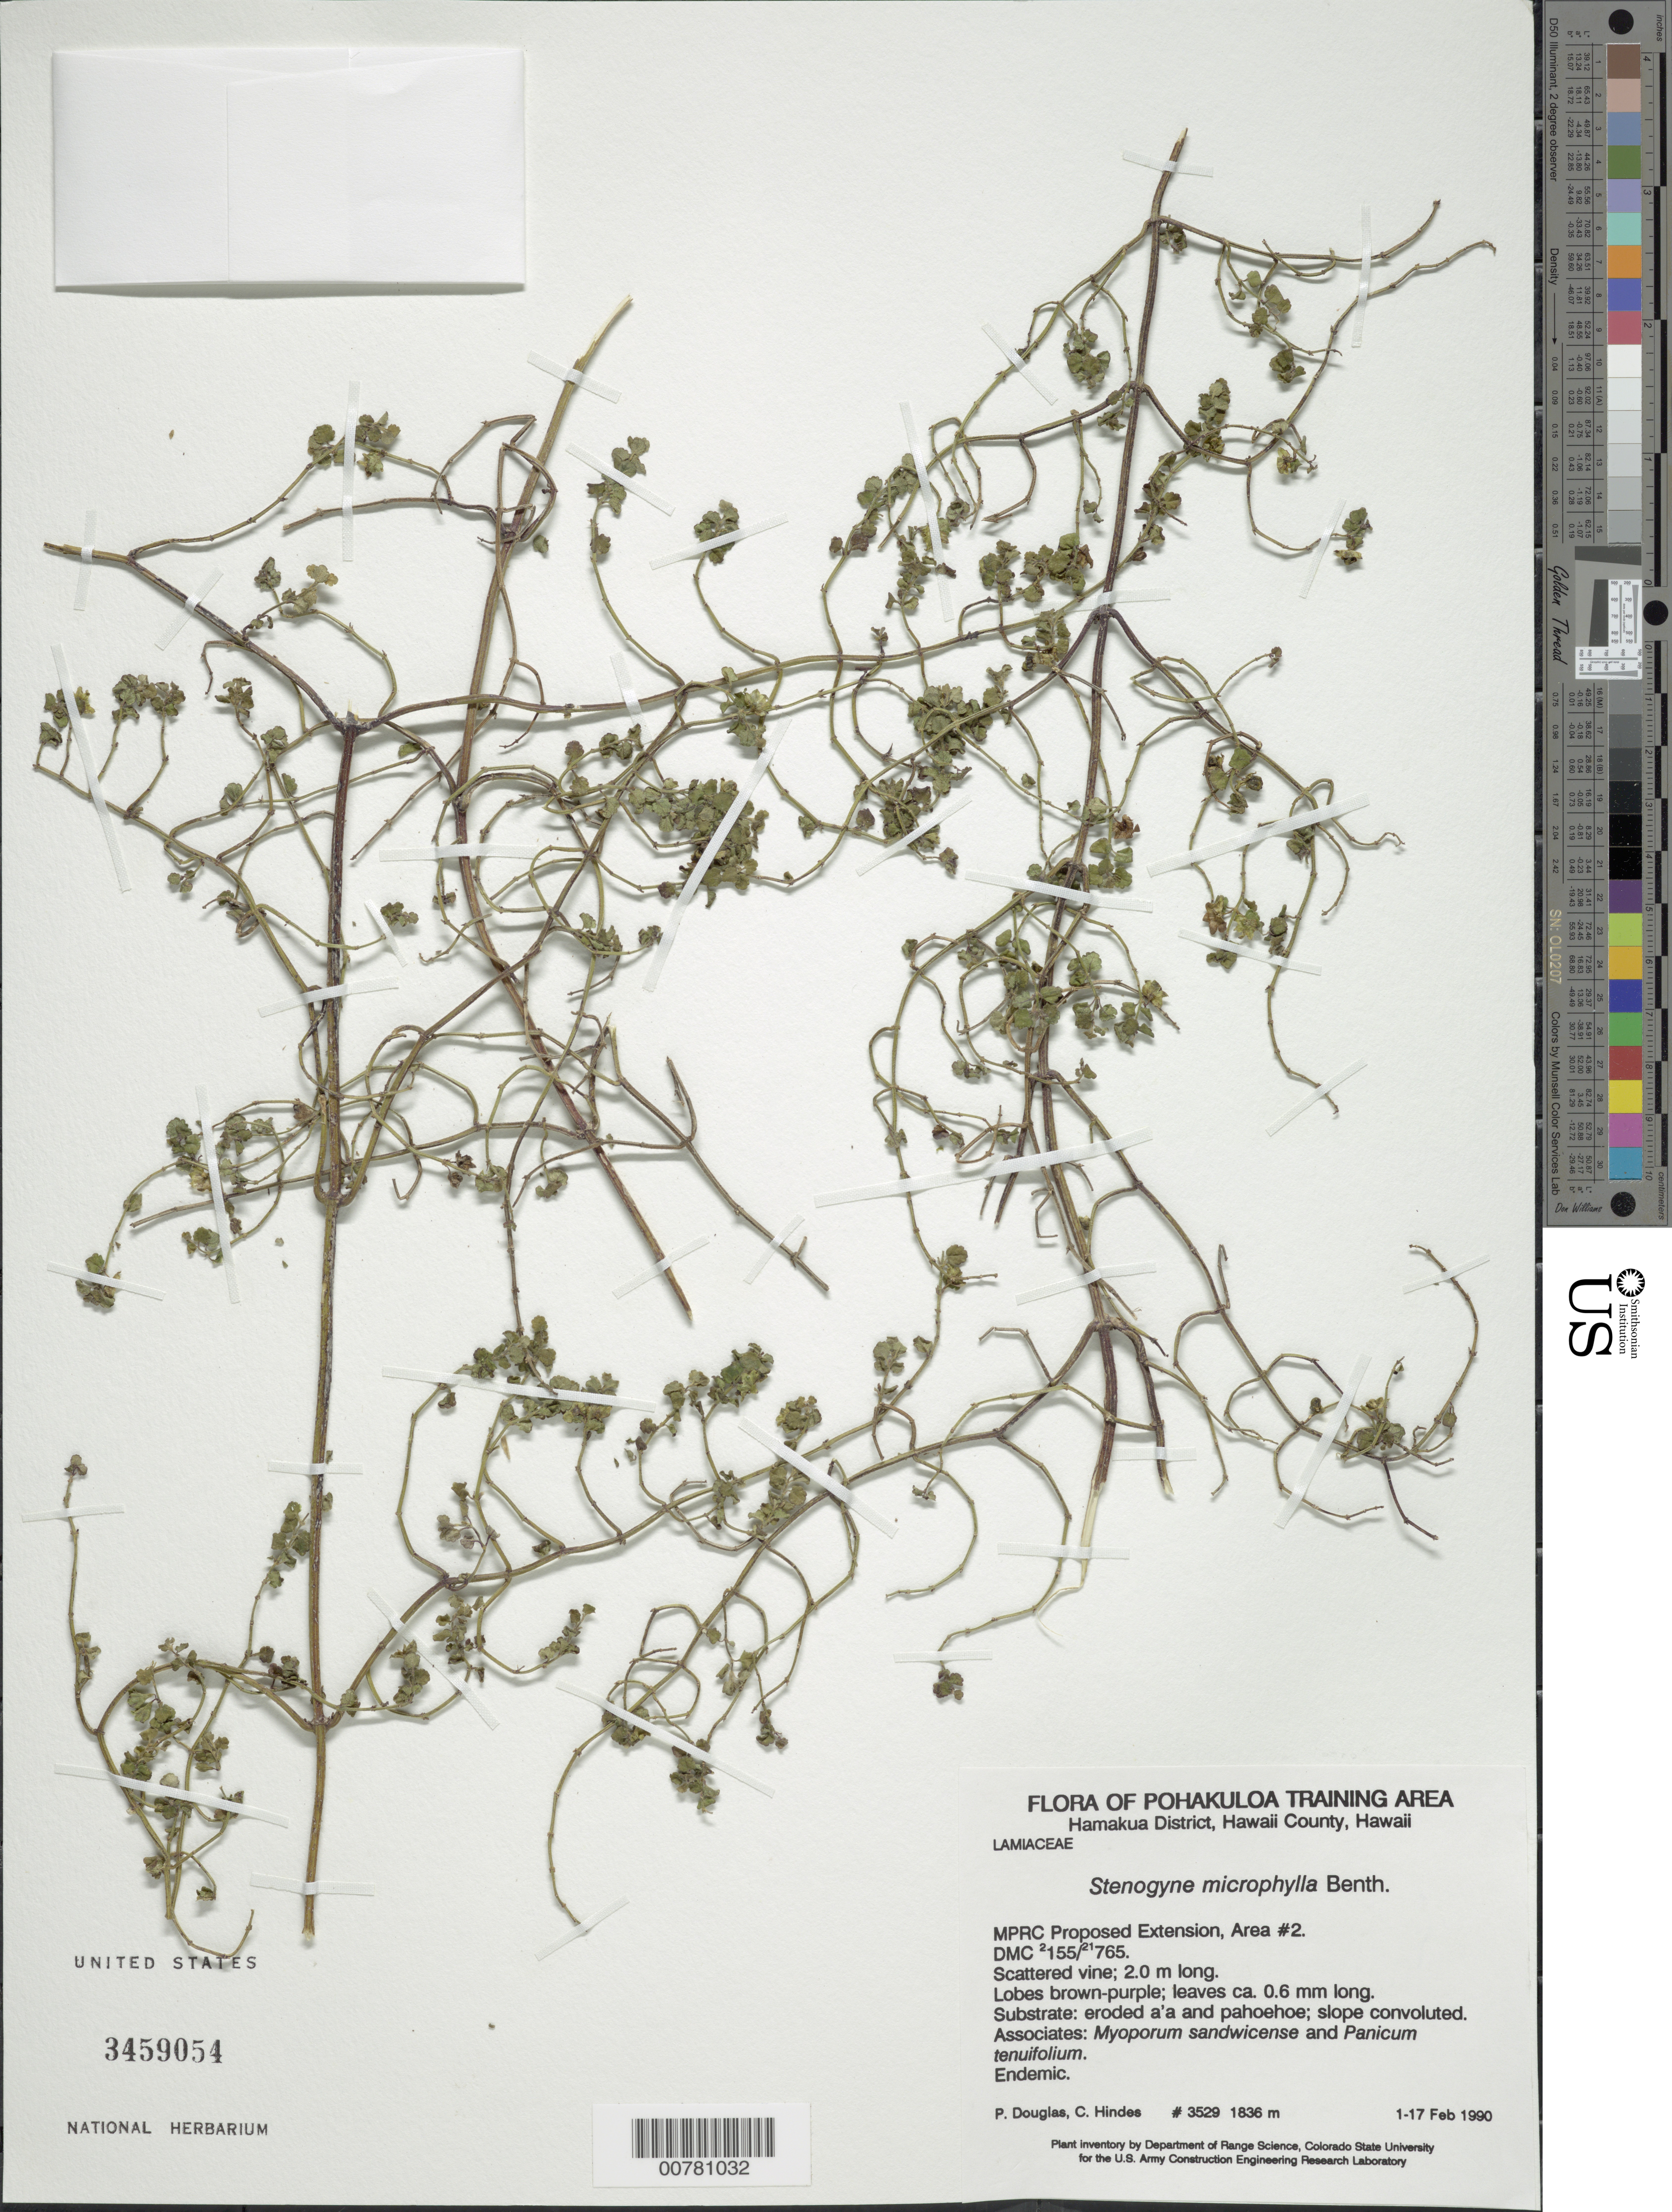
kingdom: Plantae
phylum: Tracheophyta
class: Magnoliopsida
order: Lamiales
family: Lamiaceae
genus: Stenogyne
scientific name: Stenogyne microphylla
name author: Benth.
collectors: P. Douglas & C. Hindes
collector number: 3529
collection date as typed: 1 Feb 1990 to 17 Feb 1990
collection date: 1990-02-01/1990-02-17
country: United States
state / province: Hawaii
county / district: Hawaii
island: Hawaii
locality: Hamakua District, MPRC Proposed Extension, Area #2. DMC 2.158/21.768.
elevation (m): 1836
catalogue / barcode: US 3459054